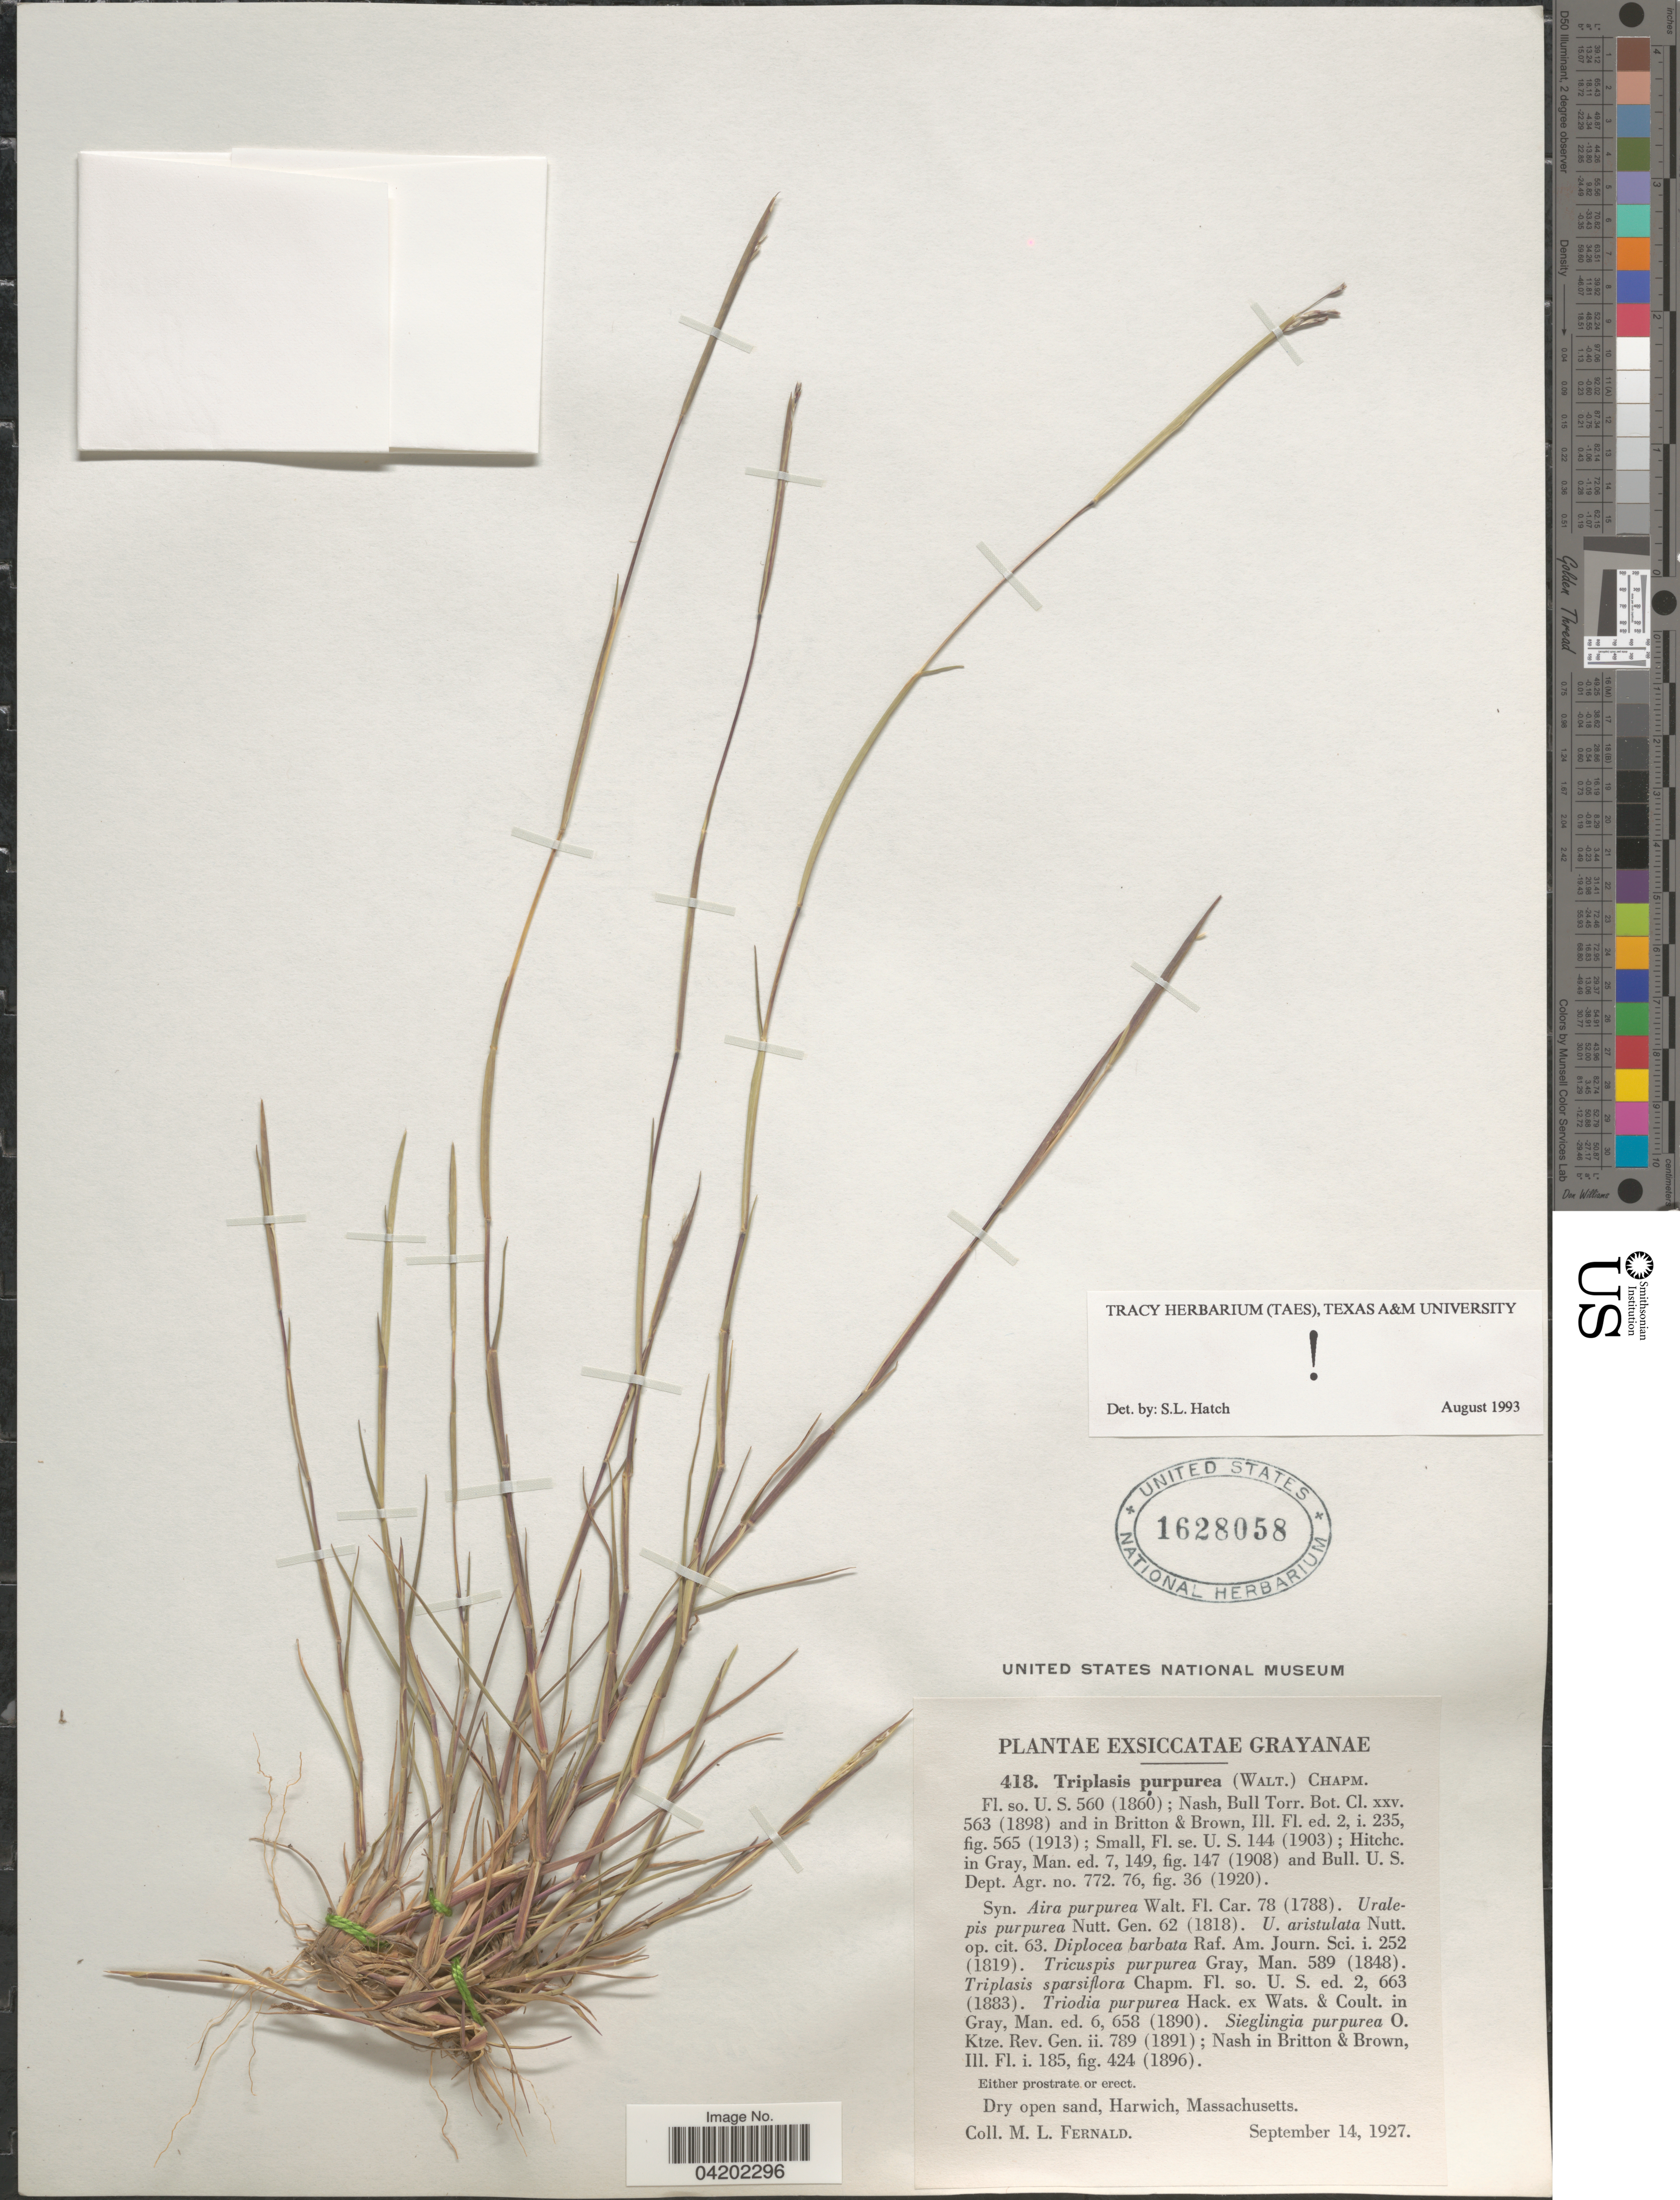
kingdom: Plantae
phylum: Tracheophyta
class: Liliopsida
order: Poales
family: Poaceae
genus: Triplasis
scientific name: Triplasis purpurea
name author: (Walter) Chapm.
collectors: M. L. Fernald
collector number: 418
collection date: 1927-09-14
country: United States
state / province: Massachusetts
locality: Harwich.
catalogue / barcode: US 1628058